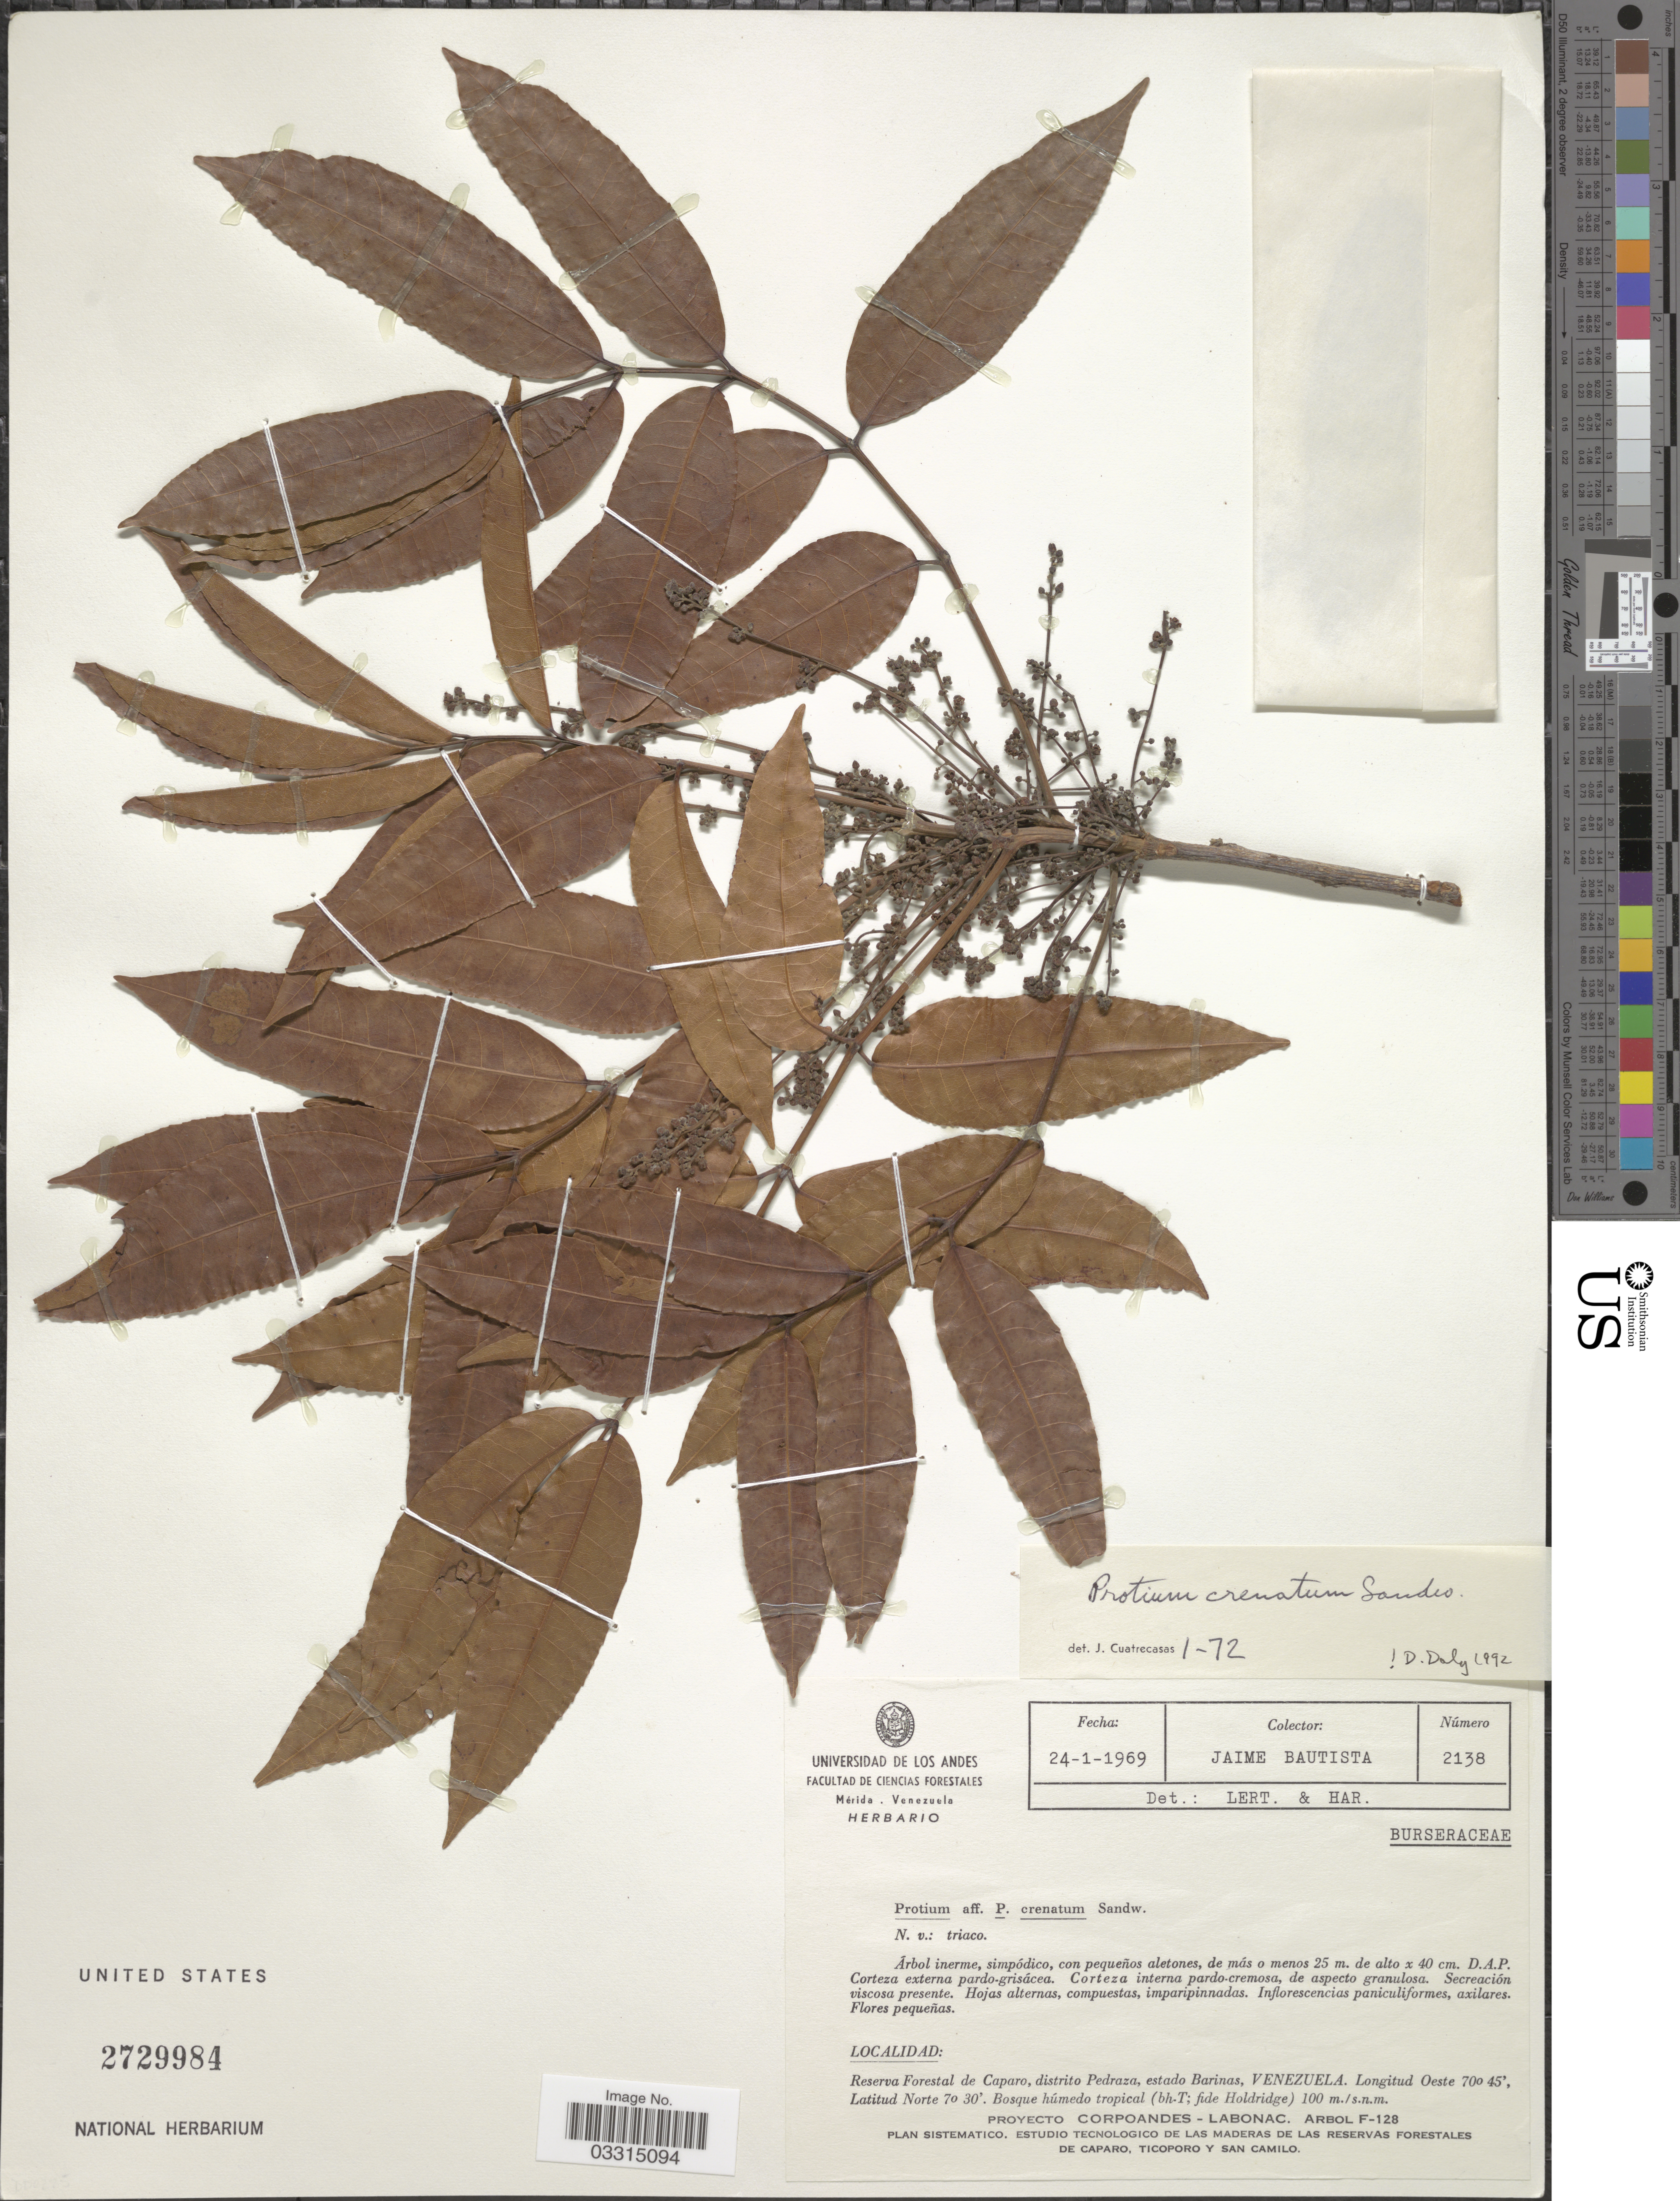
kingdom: Plantae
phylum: Tracheophyta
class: Magnoliopsida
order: Sapindales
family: Burseraceae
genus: Protium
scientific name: Protium crenatum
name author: Sandwith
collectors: J. A. Bautista B.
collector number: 2138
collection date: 1969-01-24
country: Venezuela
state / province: Barinas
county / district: Pedraza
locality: Reserva Forestal de Caparo, distrito Pedraza.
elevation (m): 100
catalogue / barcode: US 2729984